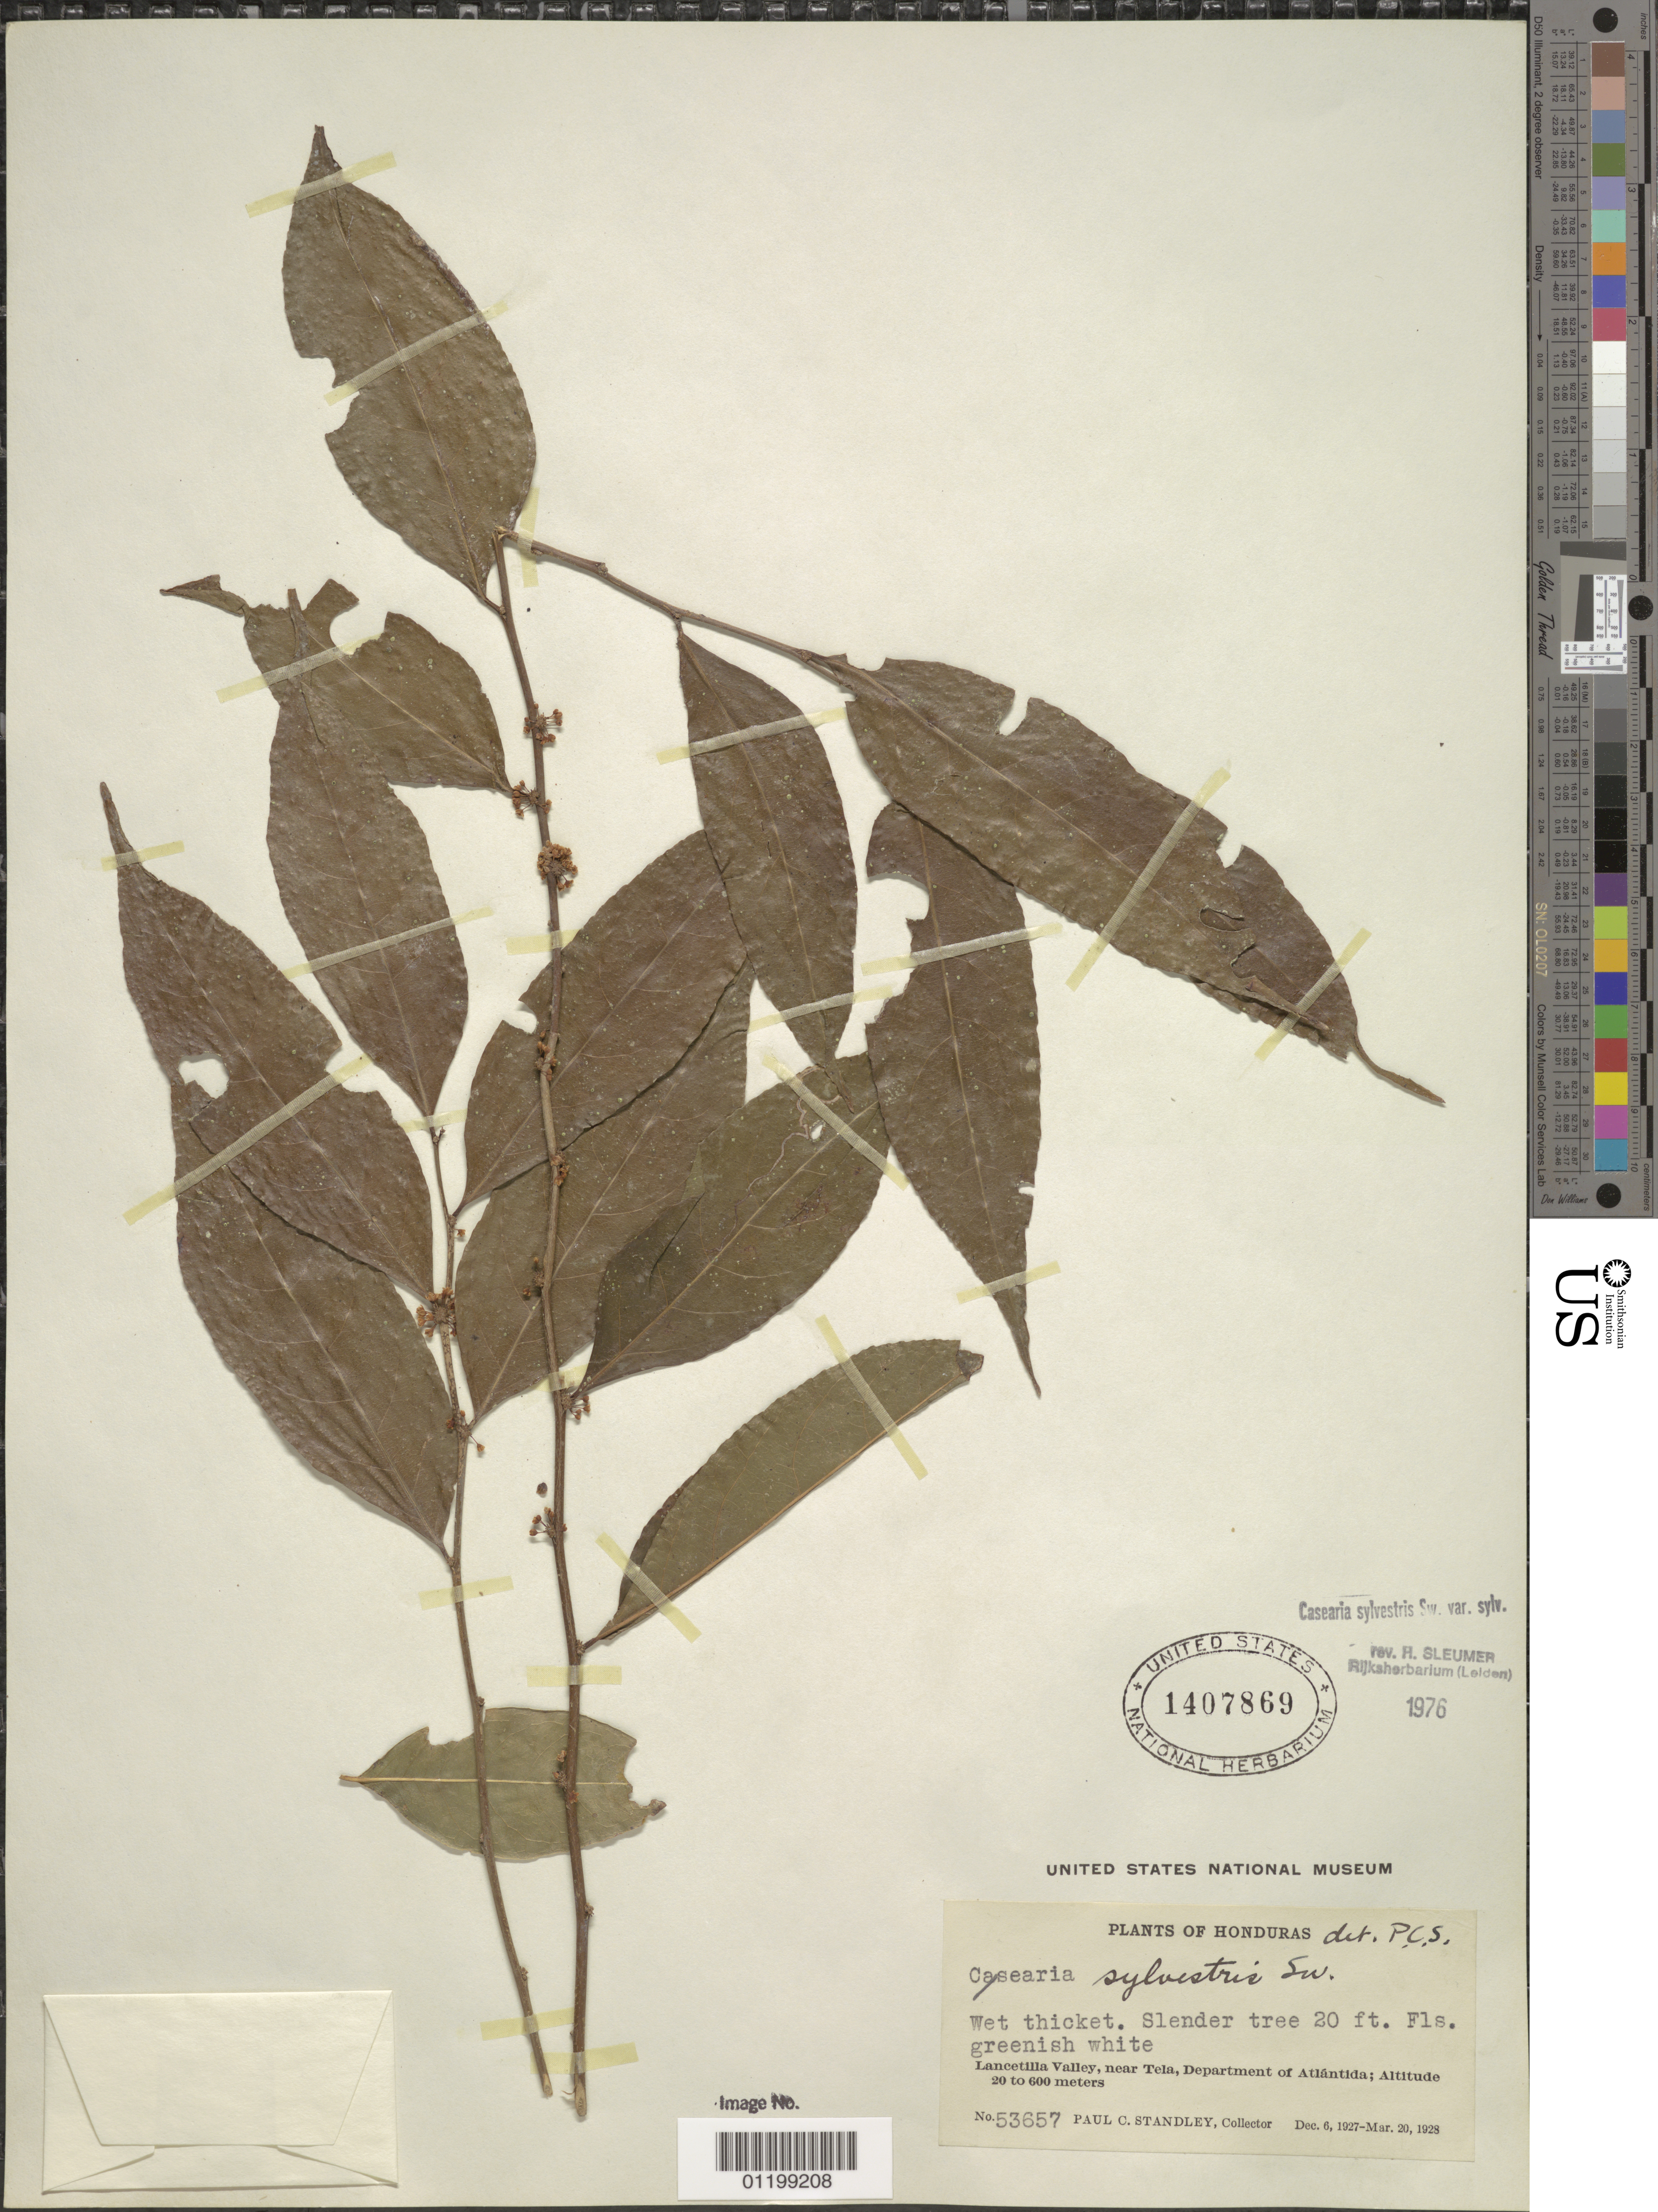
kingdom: Plantae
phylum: Tracheophyta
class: Magnoliopsida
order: Malpighiales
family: Salicaceae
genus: Casearia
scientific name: Casearia sylvestris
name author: Sw.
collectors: P. C. Standley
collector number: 53657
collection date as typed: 06 Dec 1927 to 20 Mar 1928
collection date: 1927-12-06/1928-03-20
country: Honduras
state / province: Atlántida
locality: Lancetilla Valley, near Tela, Department of Atlántida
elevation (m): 20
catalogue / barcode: US 1407869